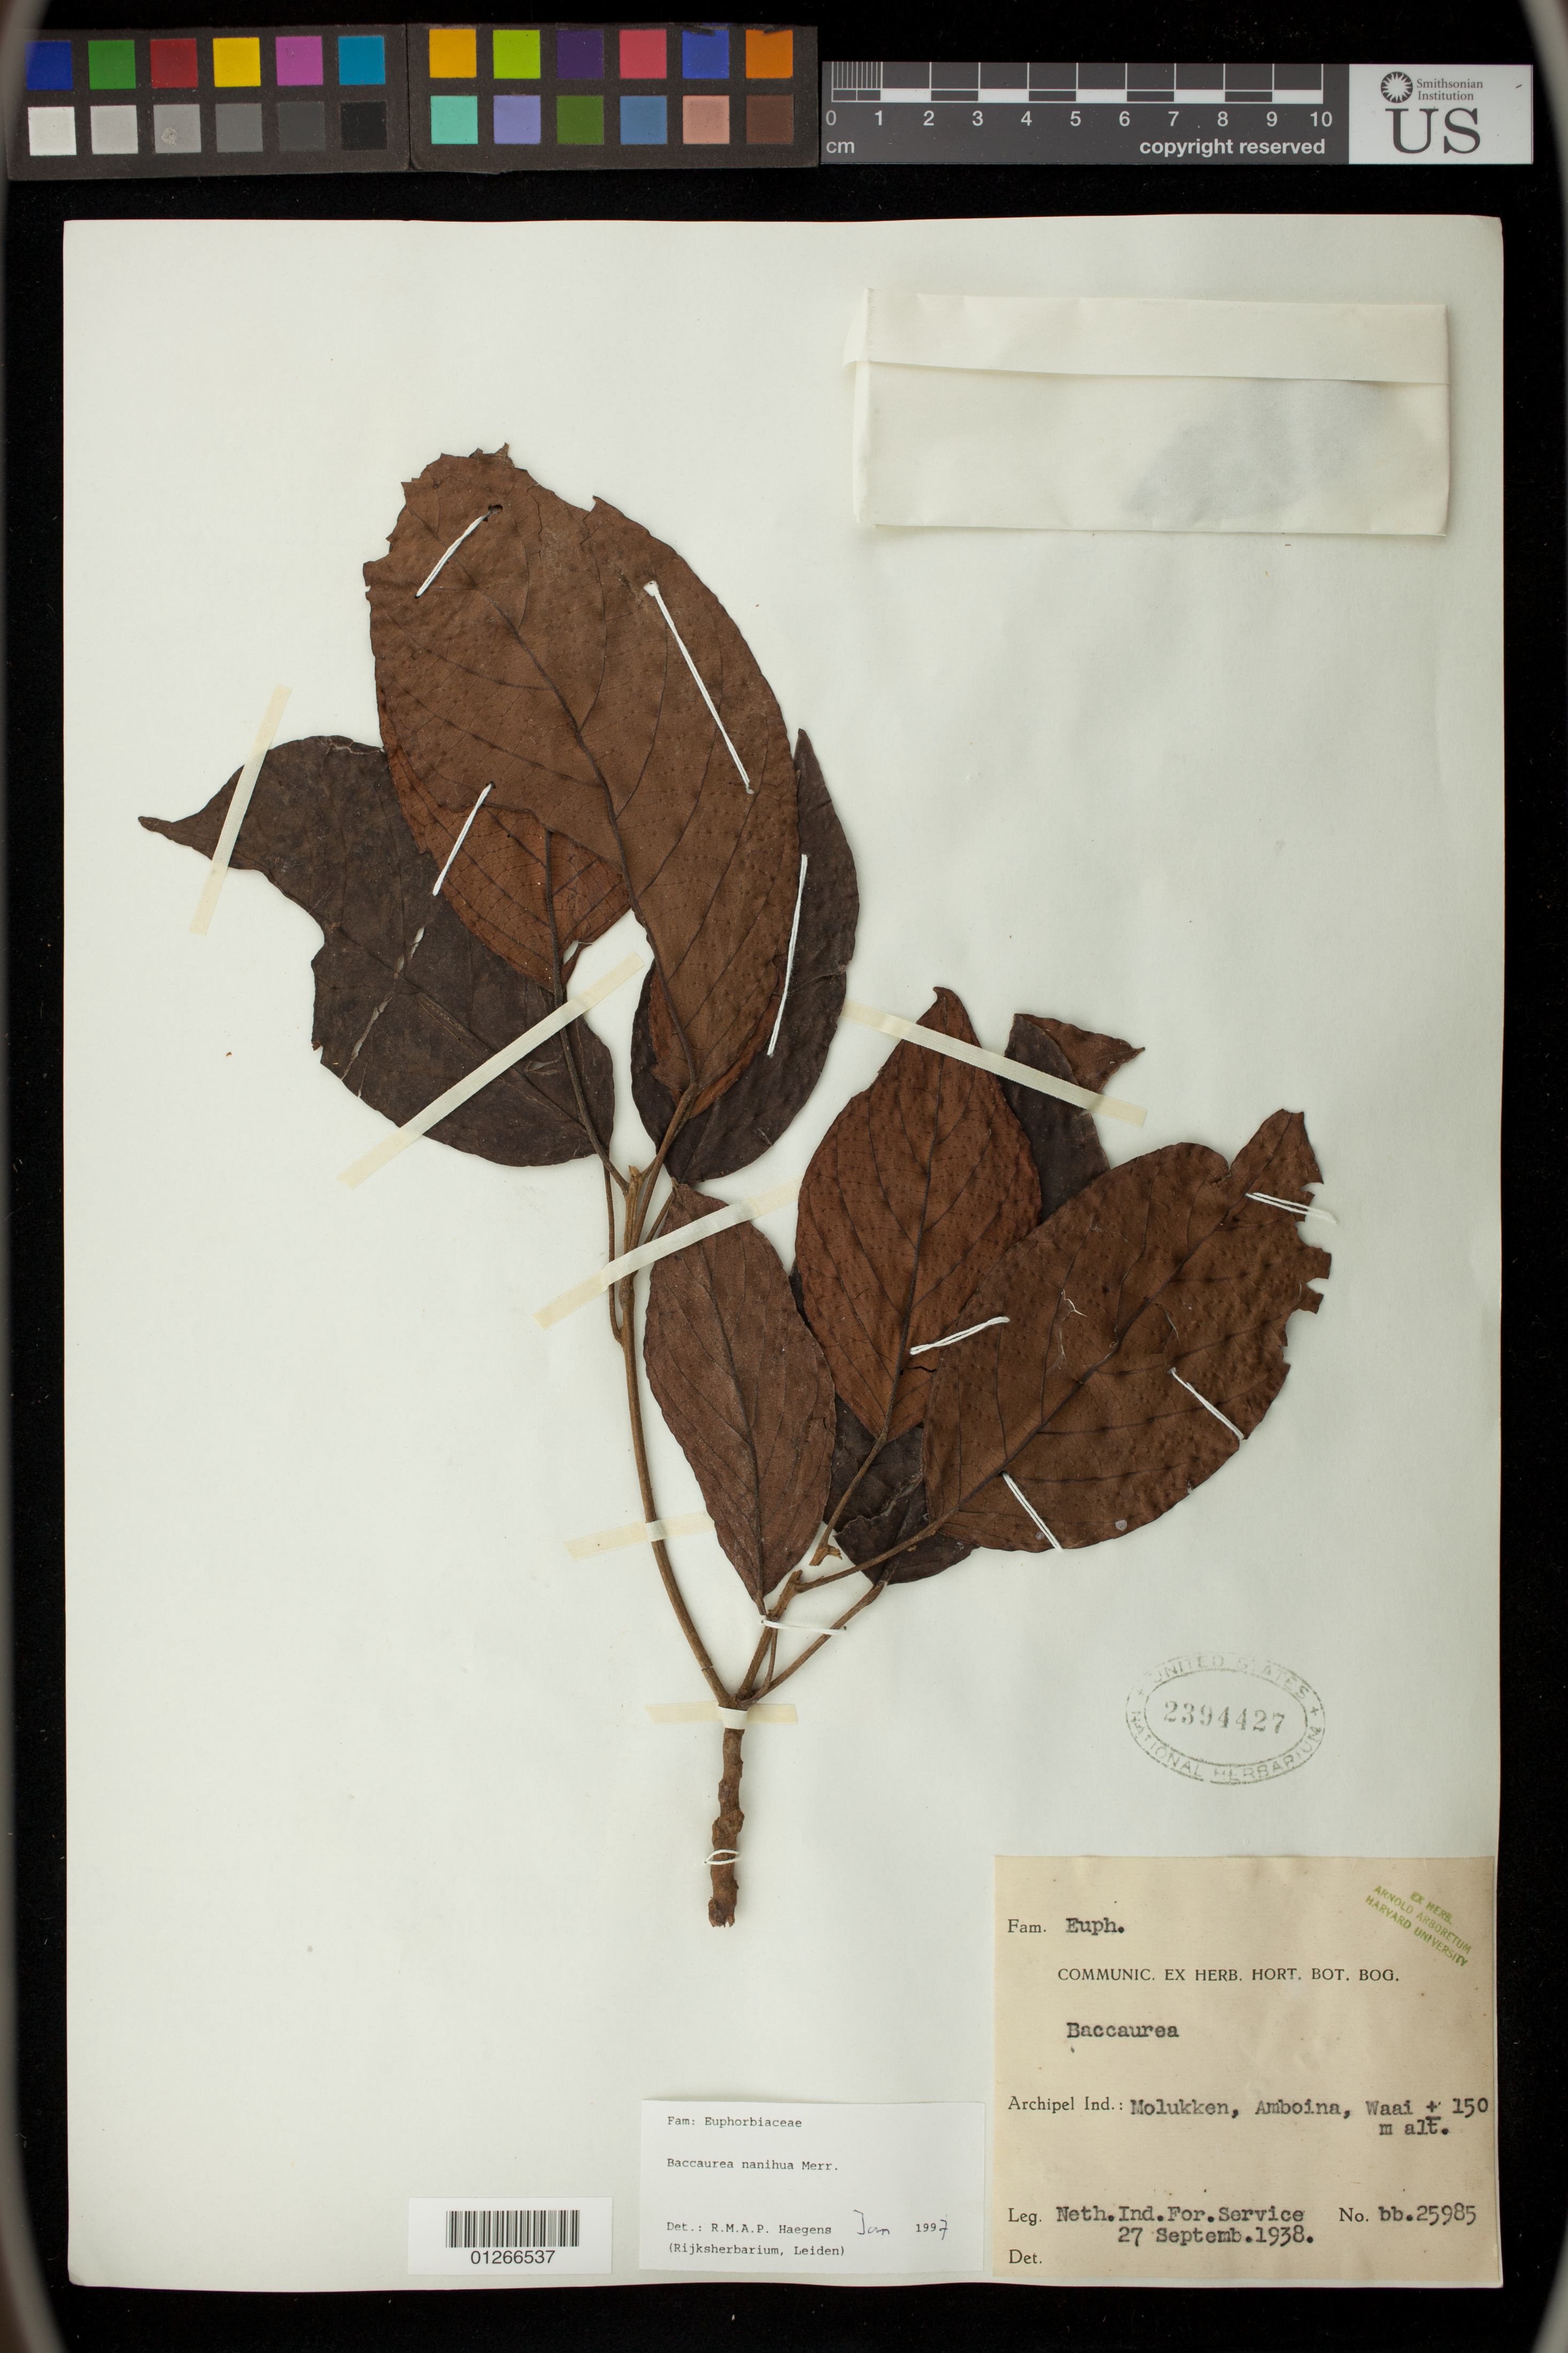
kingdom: Plantae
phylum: Tracheophyta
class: Magnoliopsida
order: Malpighiales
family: Phyllanthaceae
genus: Baccaurea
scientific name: Baccaurea nanihua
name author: Merr.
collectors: I. Neth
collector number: bb 25985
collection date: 1938-09-27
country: Indonesia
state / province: Maluku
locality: Archpel Ind.: Molukken, Amboina, Waai.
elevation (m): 150